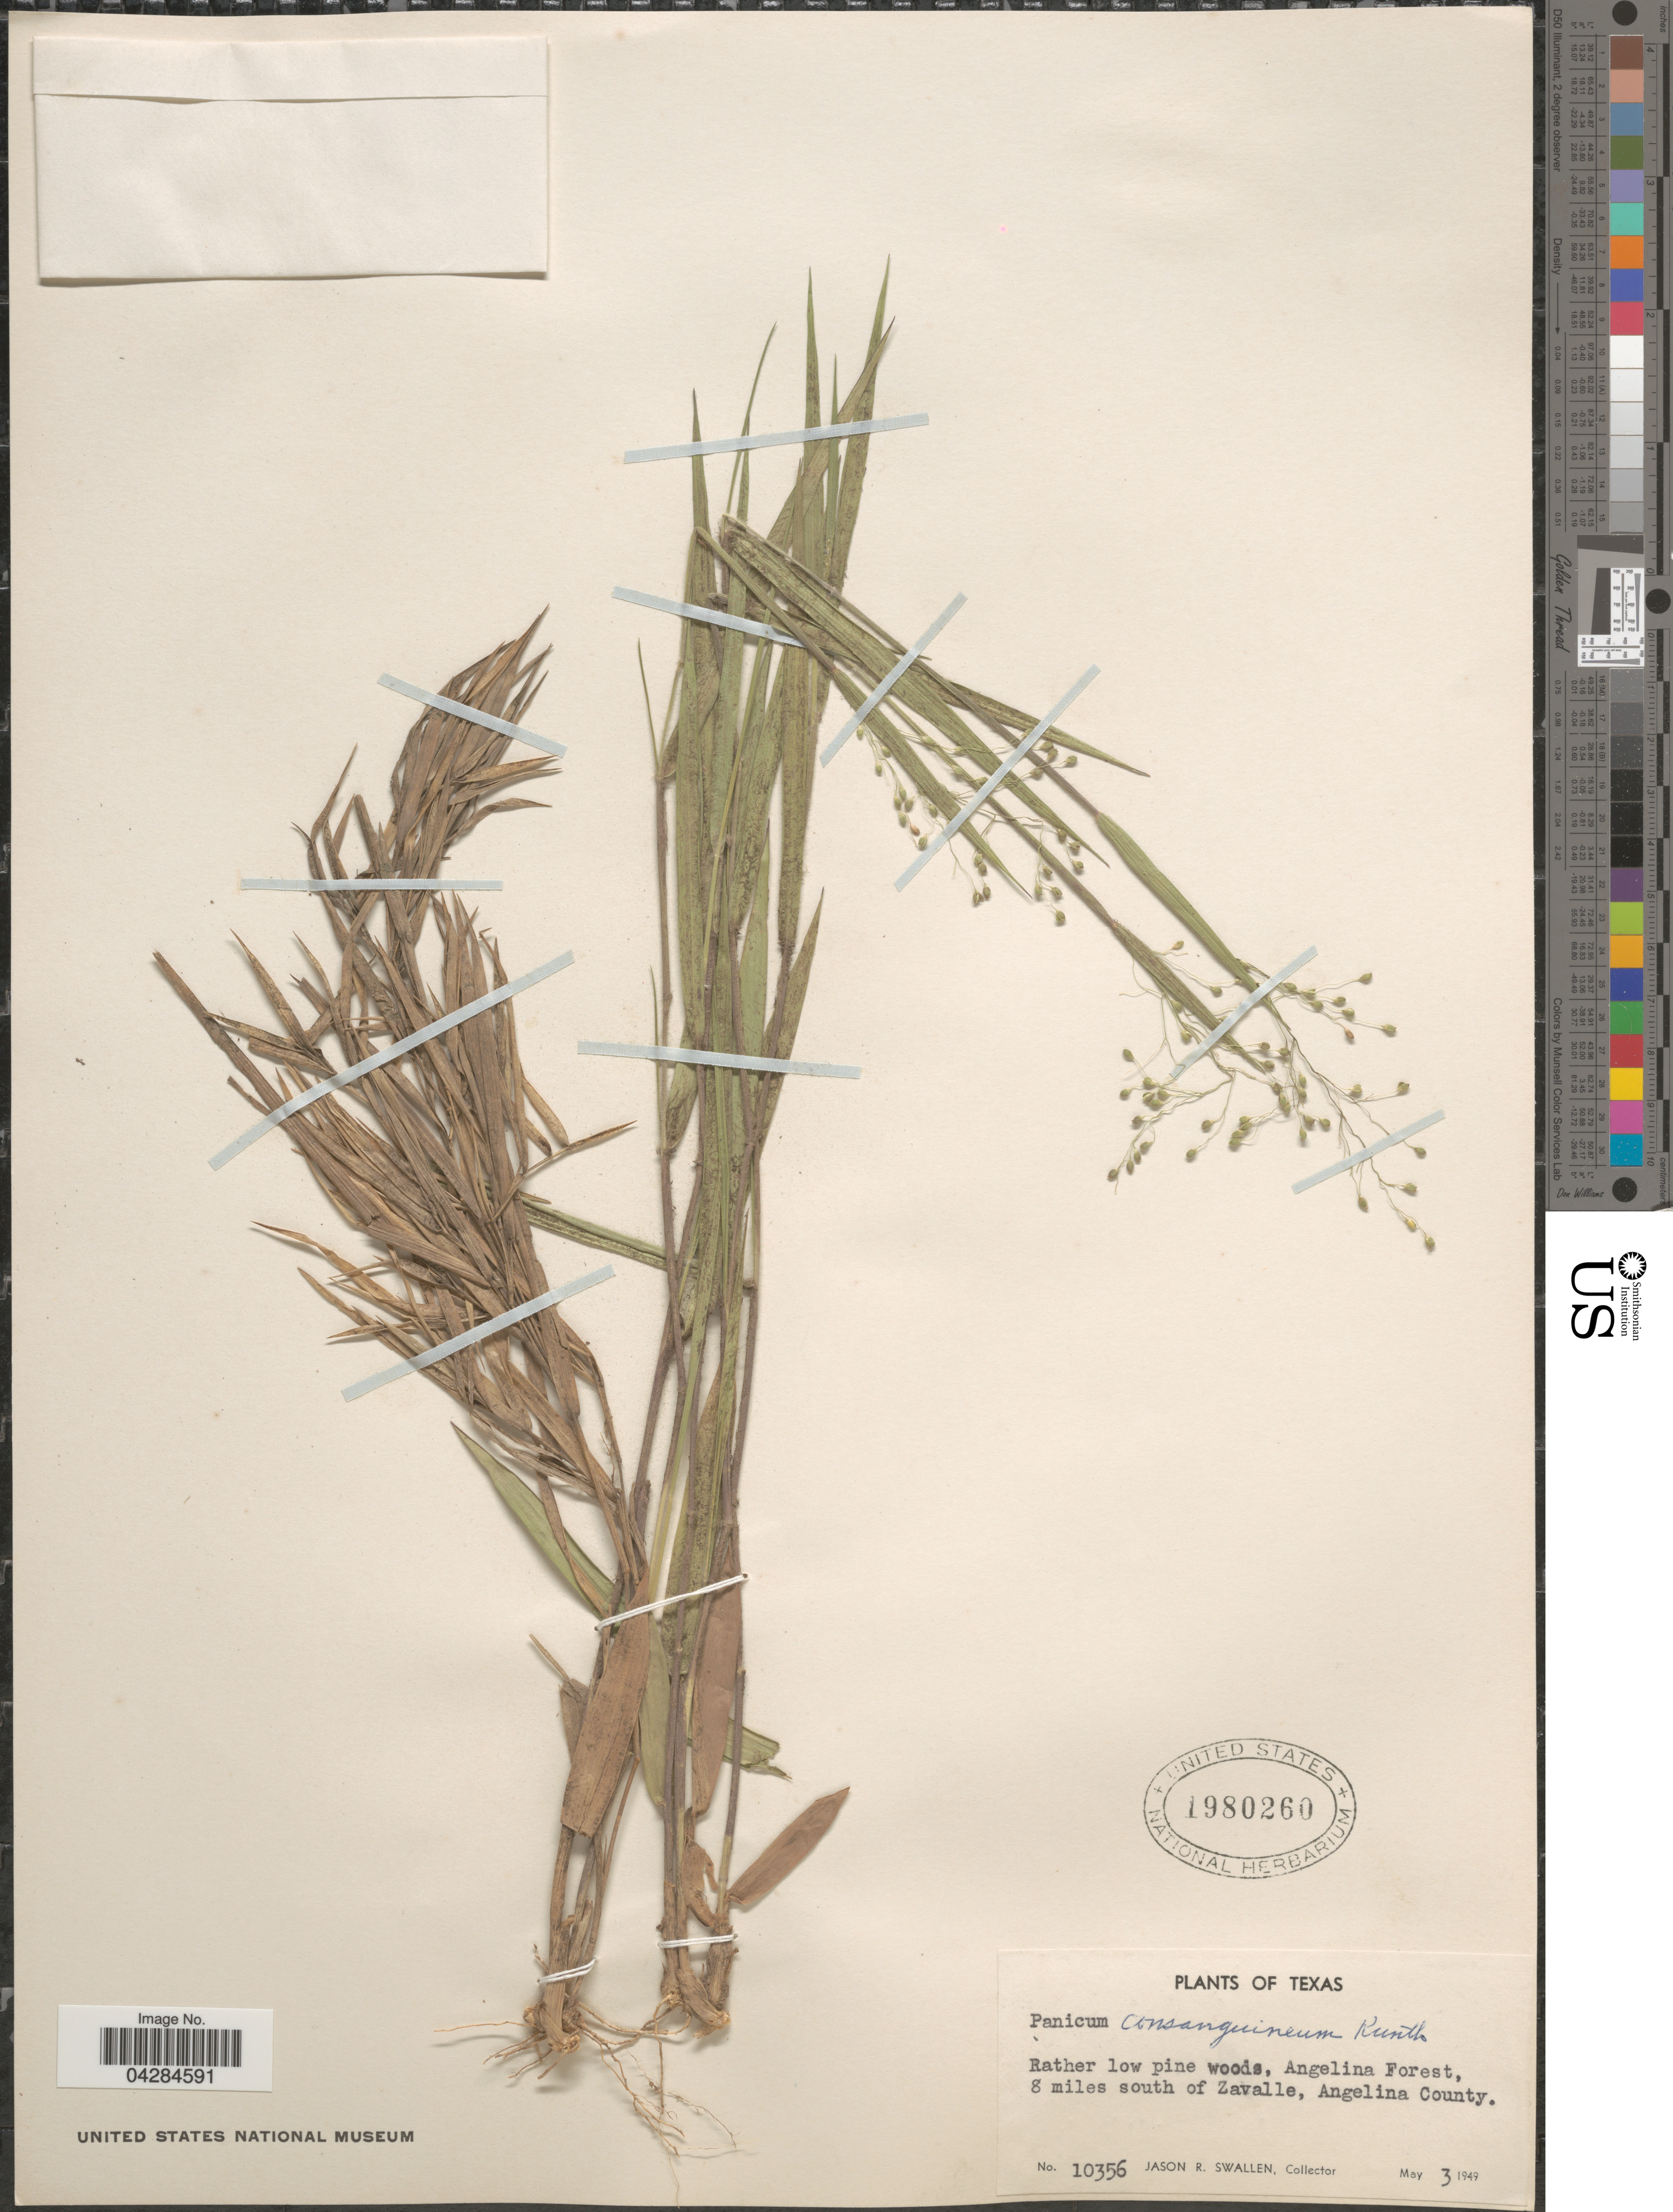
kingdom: Plantae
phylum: Tracheophyta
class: Liliopsida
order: Poales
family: Poaceae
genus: Dichanthelium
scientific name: Dichanthelium ovale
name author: (Elliott) Gould & C.A. Clark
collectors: J. R. Swallen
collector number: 10356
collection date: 1949-05-03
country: United States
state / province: Texas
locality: Rather low pine woods, Angelina Forest, 8 miles south of Zavalle, Angelina County.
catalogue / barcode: US 1980260